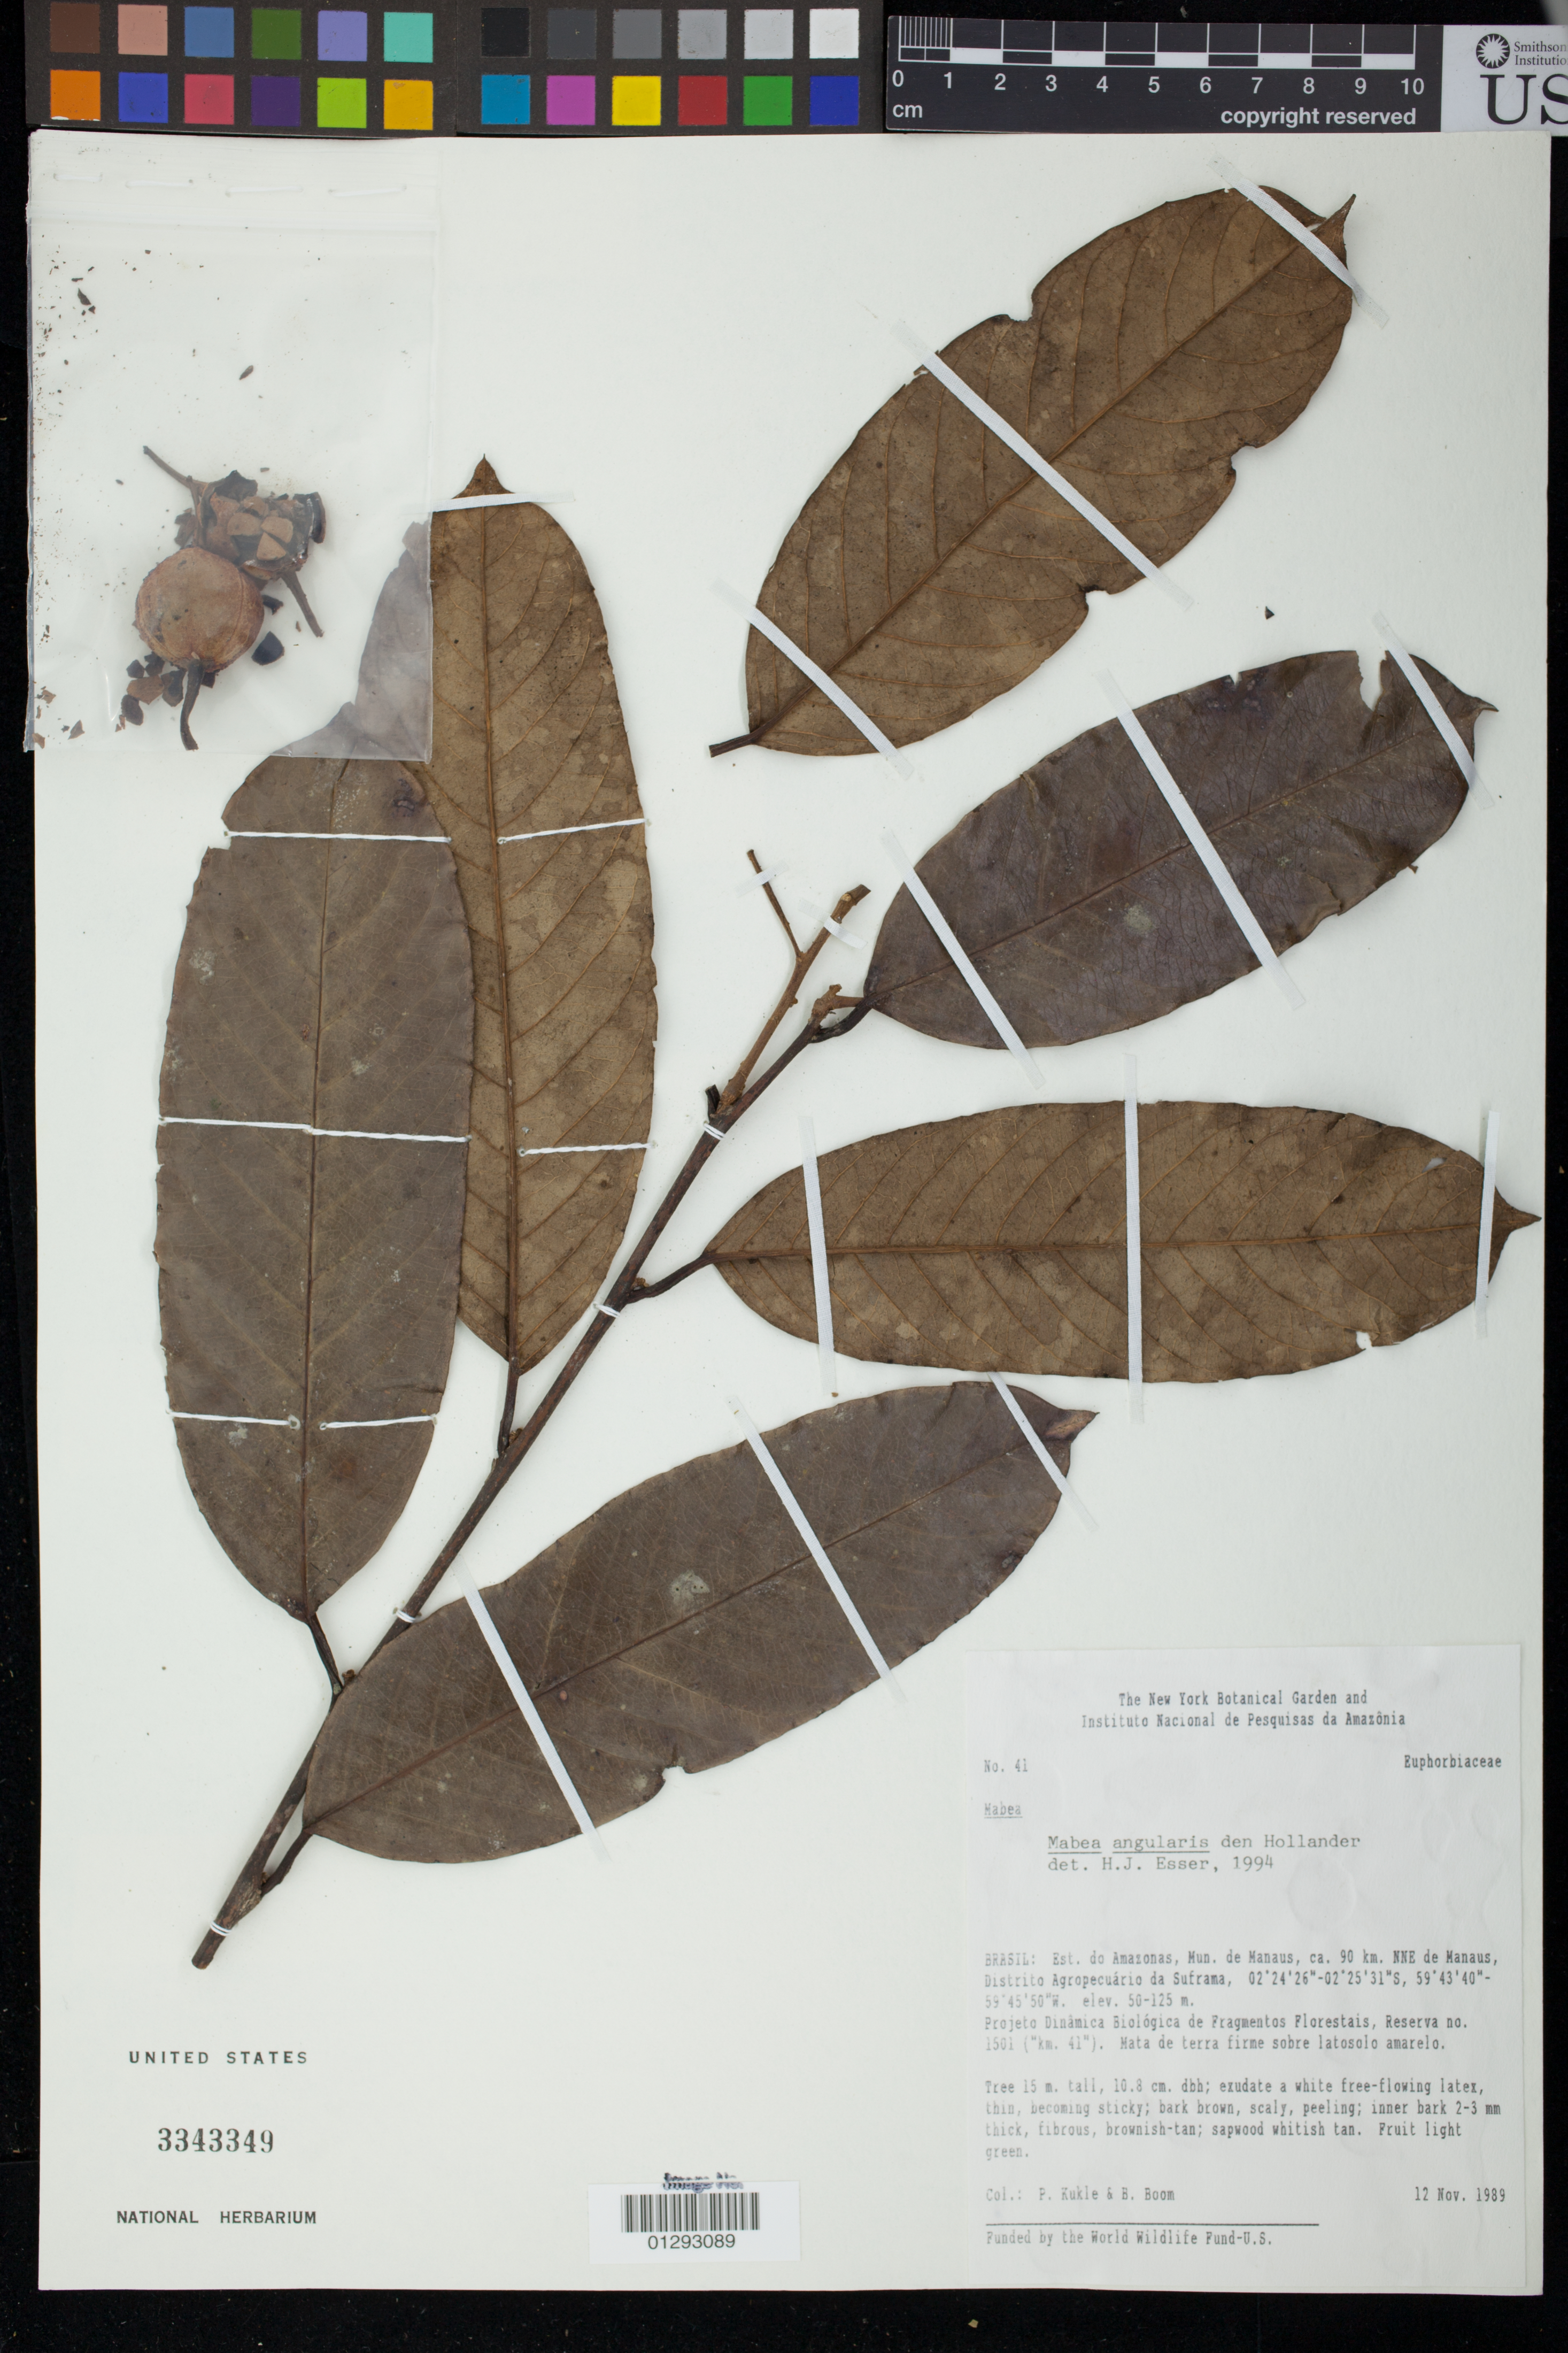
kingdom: Plantae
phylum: Tracheophyta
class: Magnoliopsida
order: Malpighiales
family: Euphorbiaceae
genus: Mabea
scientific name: Mabea angularis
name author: Hollander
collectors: P. Kukle & B. M. Boom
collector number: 41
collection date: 1989-11-12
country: Brazil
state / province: Amazonas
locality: Mun. de Manaus, ca. 90 km. NNE de Manaus, Distrito Agropecuario da Suframa.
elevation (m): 50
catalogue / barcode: US 3343349